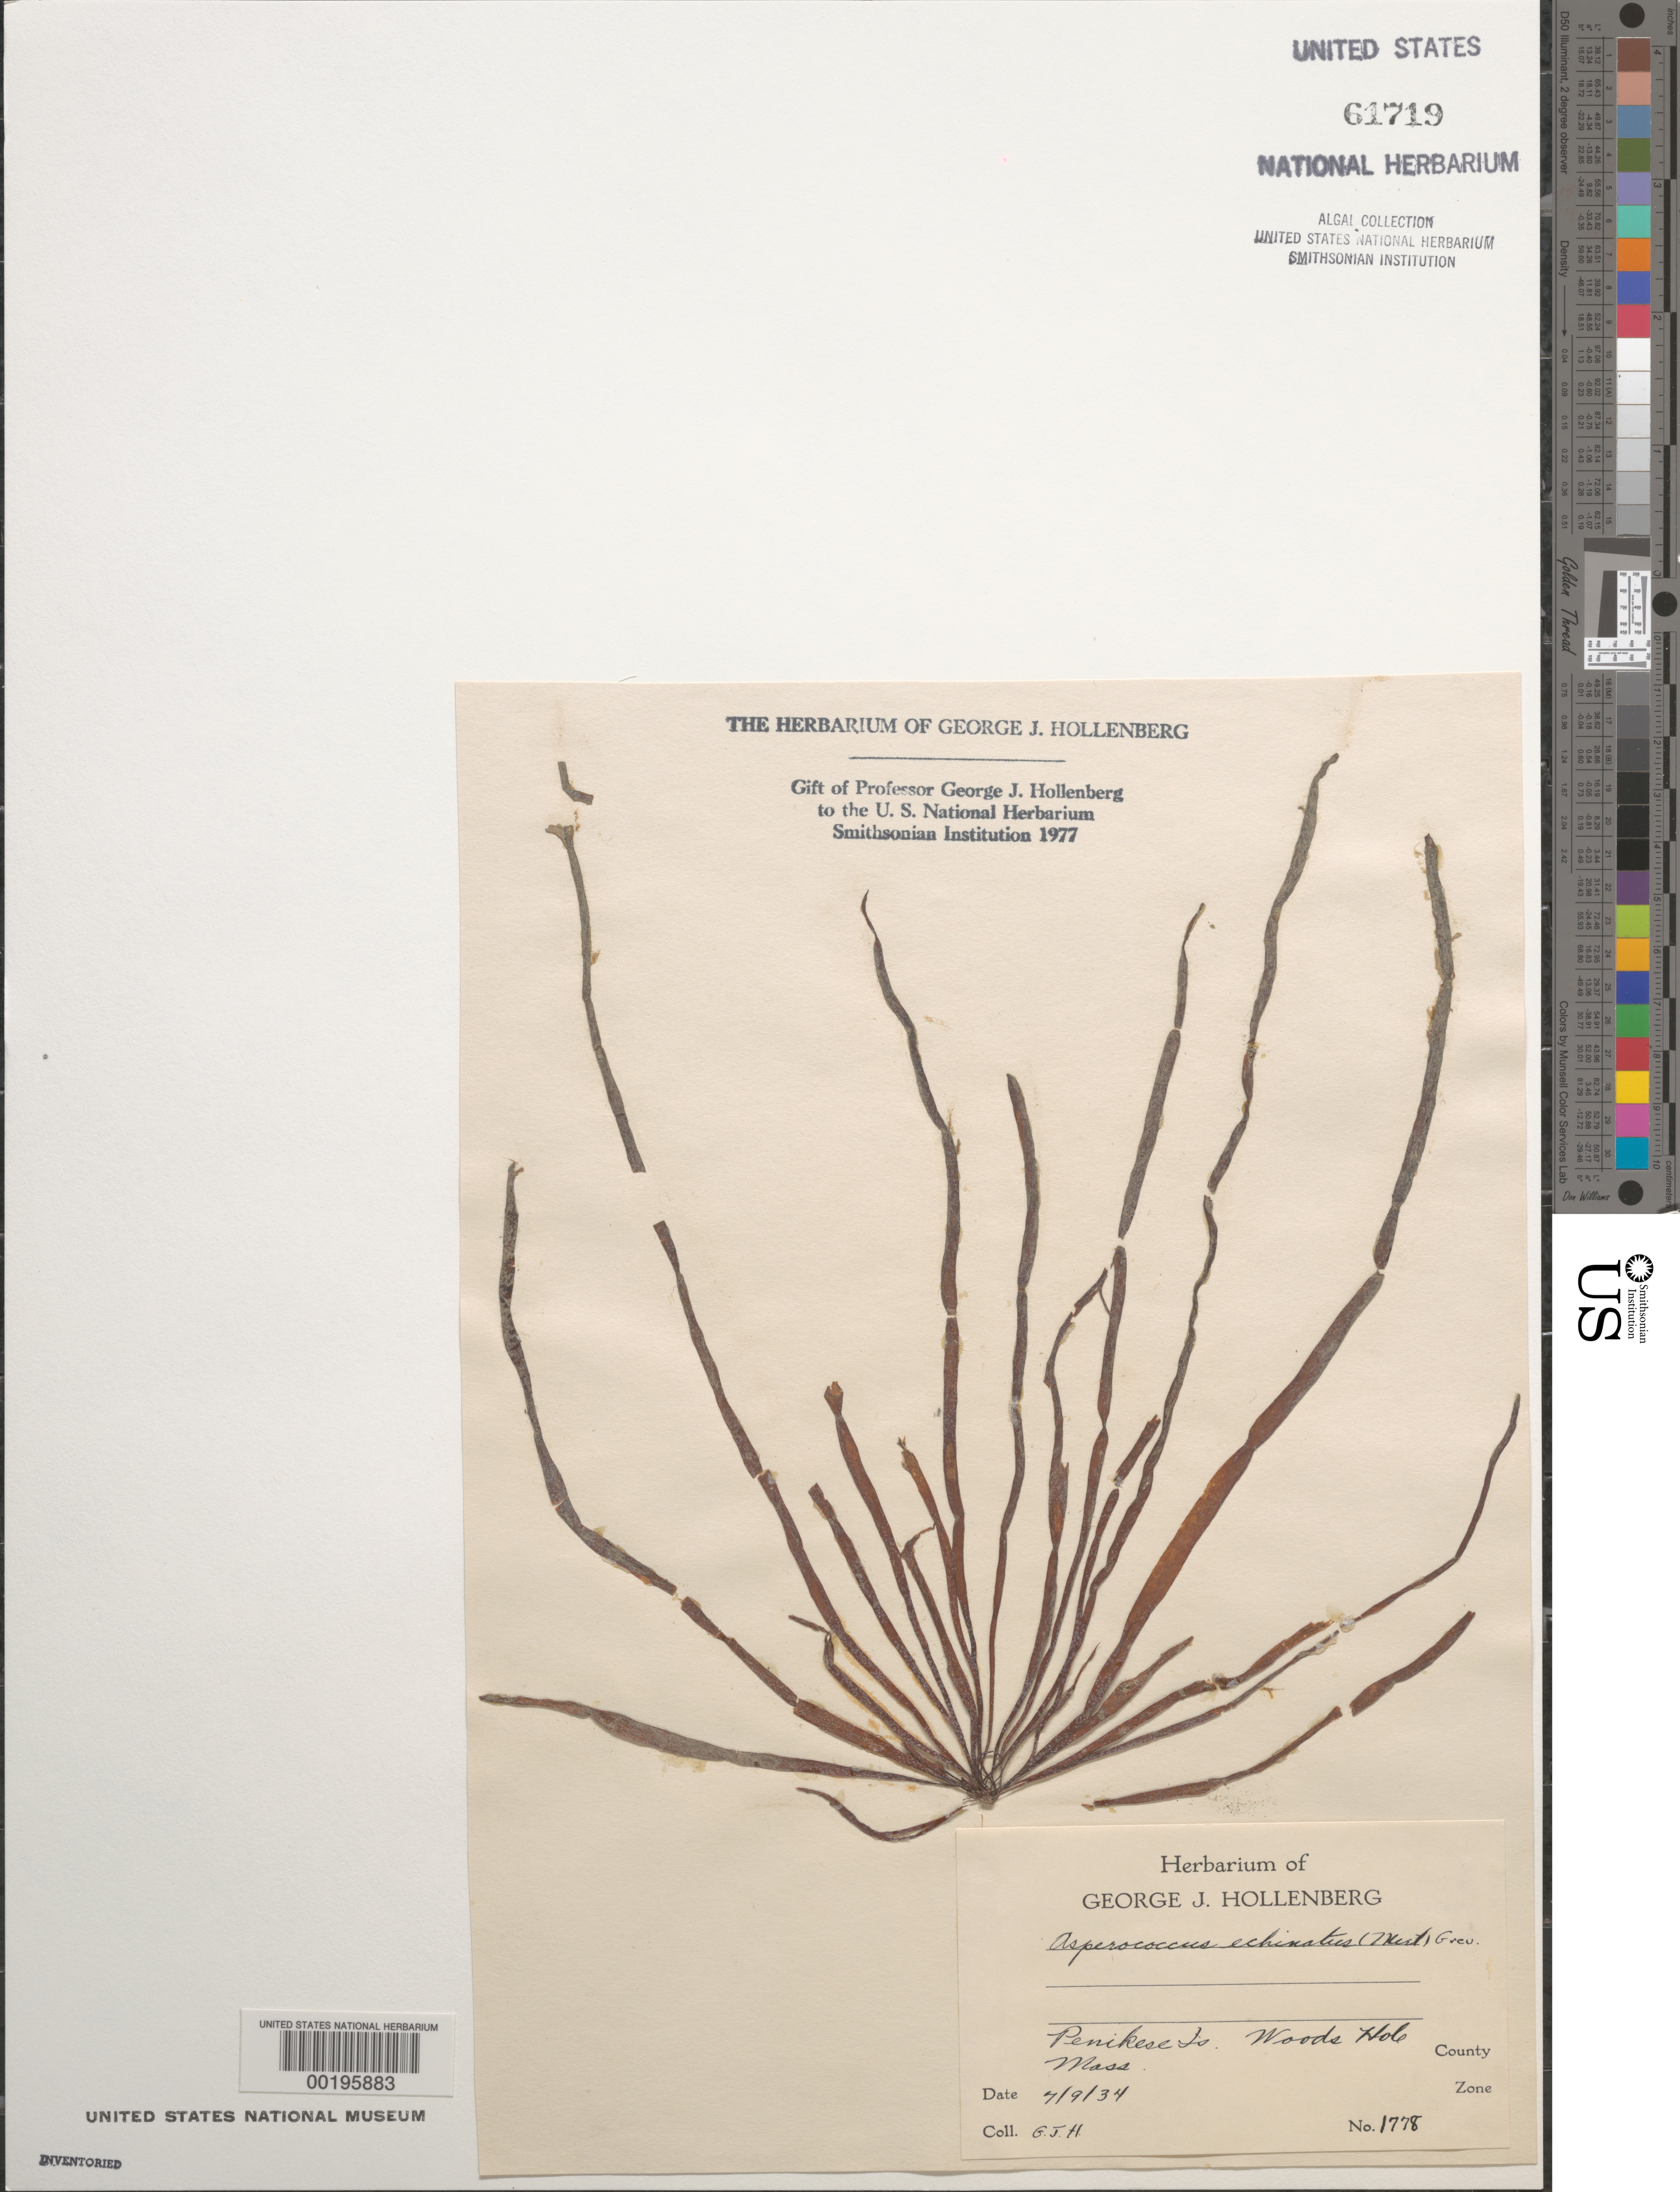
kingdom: Chromista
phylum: Ochrophyta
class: Phaeophyceae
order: Ectocarpales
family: Chordariaceae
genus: Asperococcus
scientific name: Asperococcus fistulosus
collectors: G. Hollenberg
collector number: GJH 1778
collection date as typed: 09 Jul 1934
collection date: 1934-07-09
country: United States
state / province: Massachusetts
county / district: Dukes County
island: Penikese Island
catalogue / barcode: US 61719